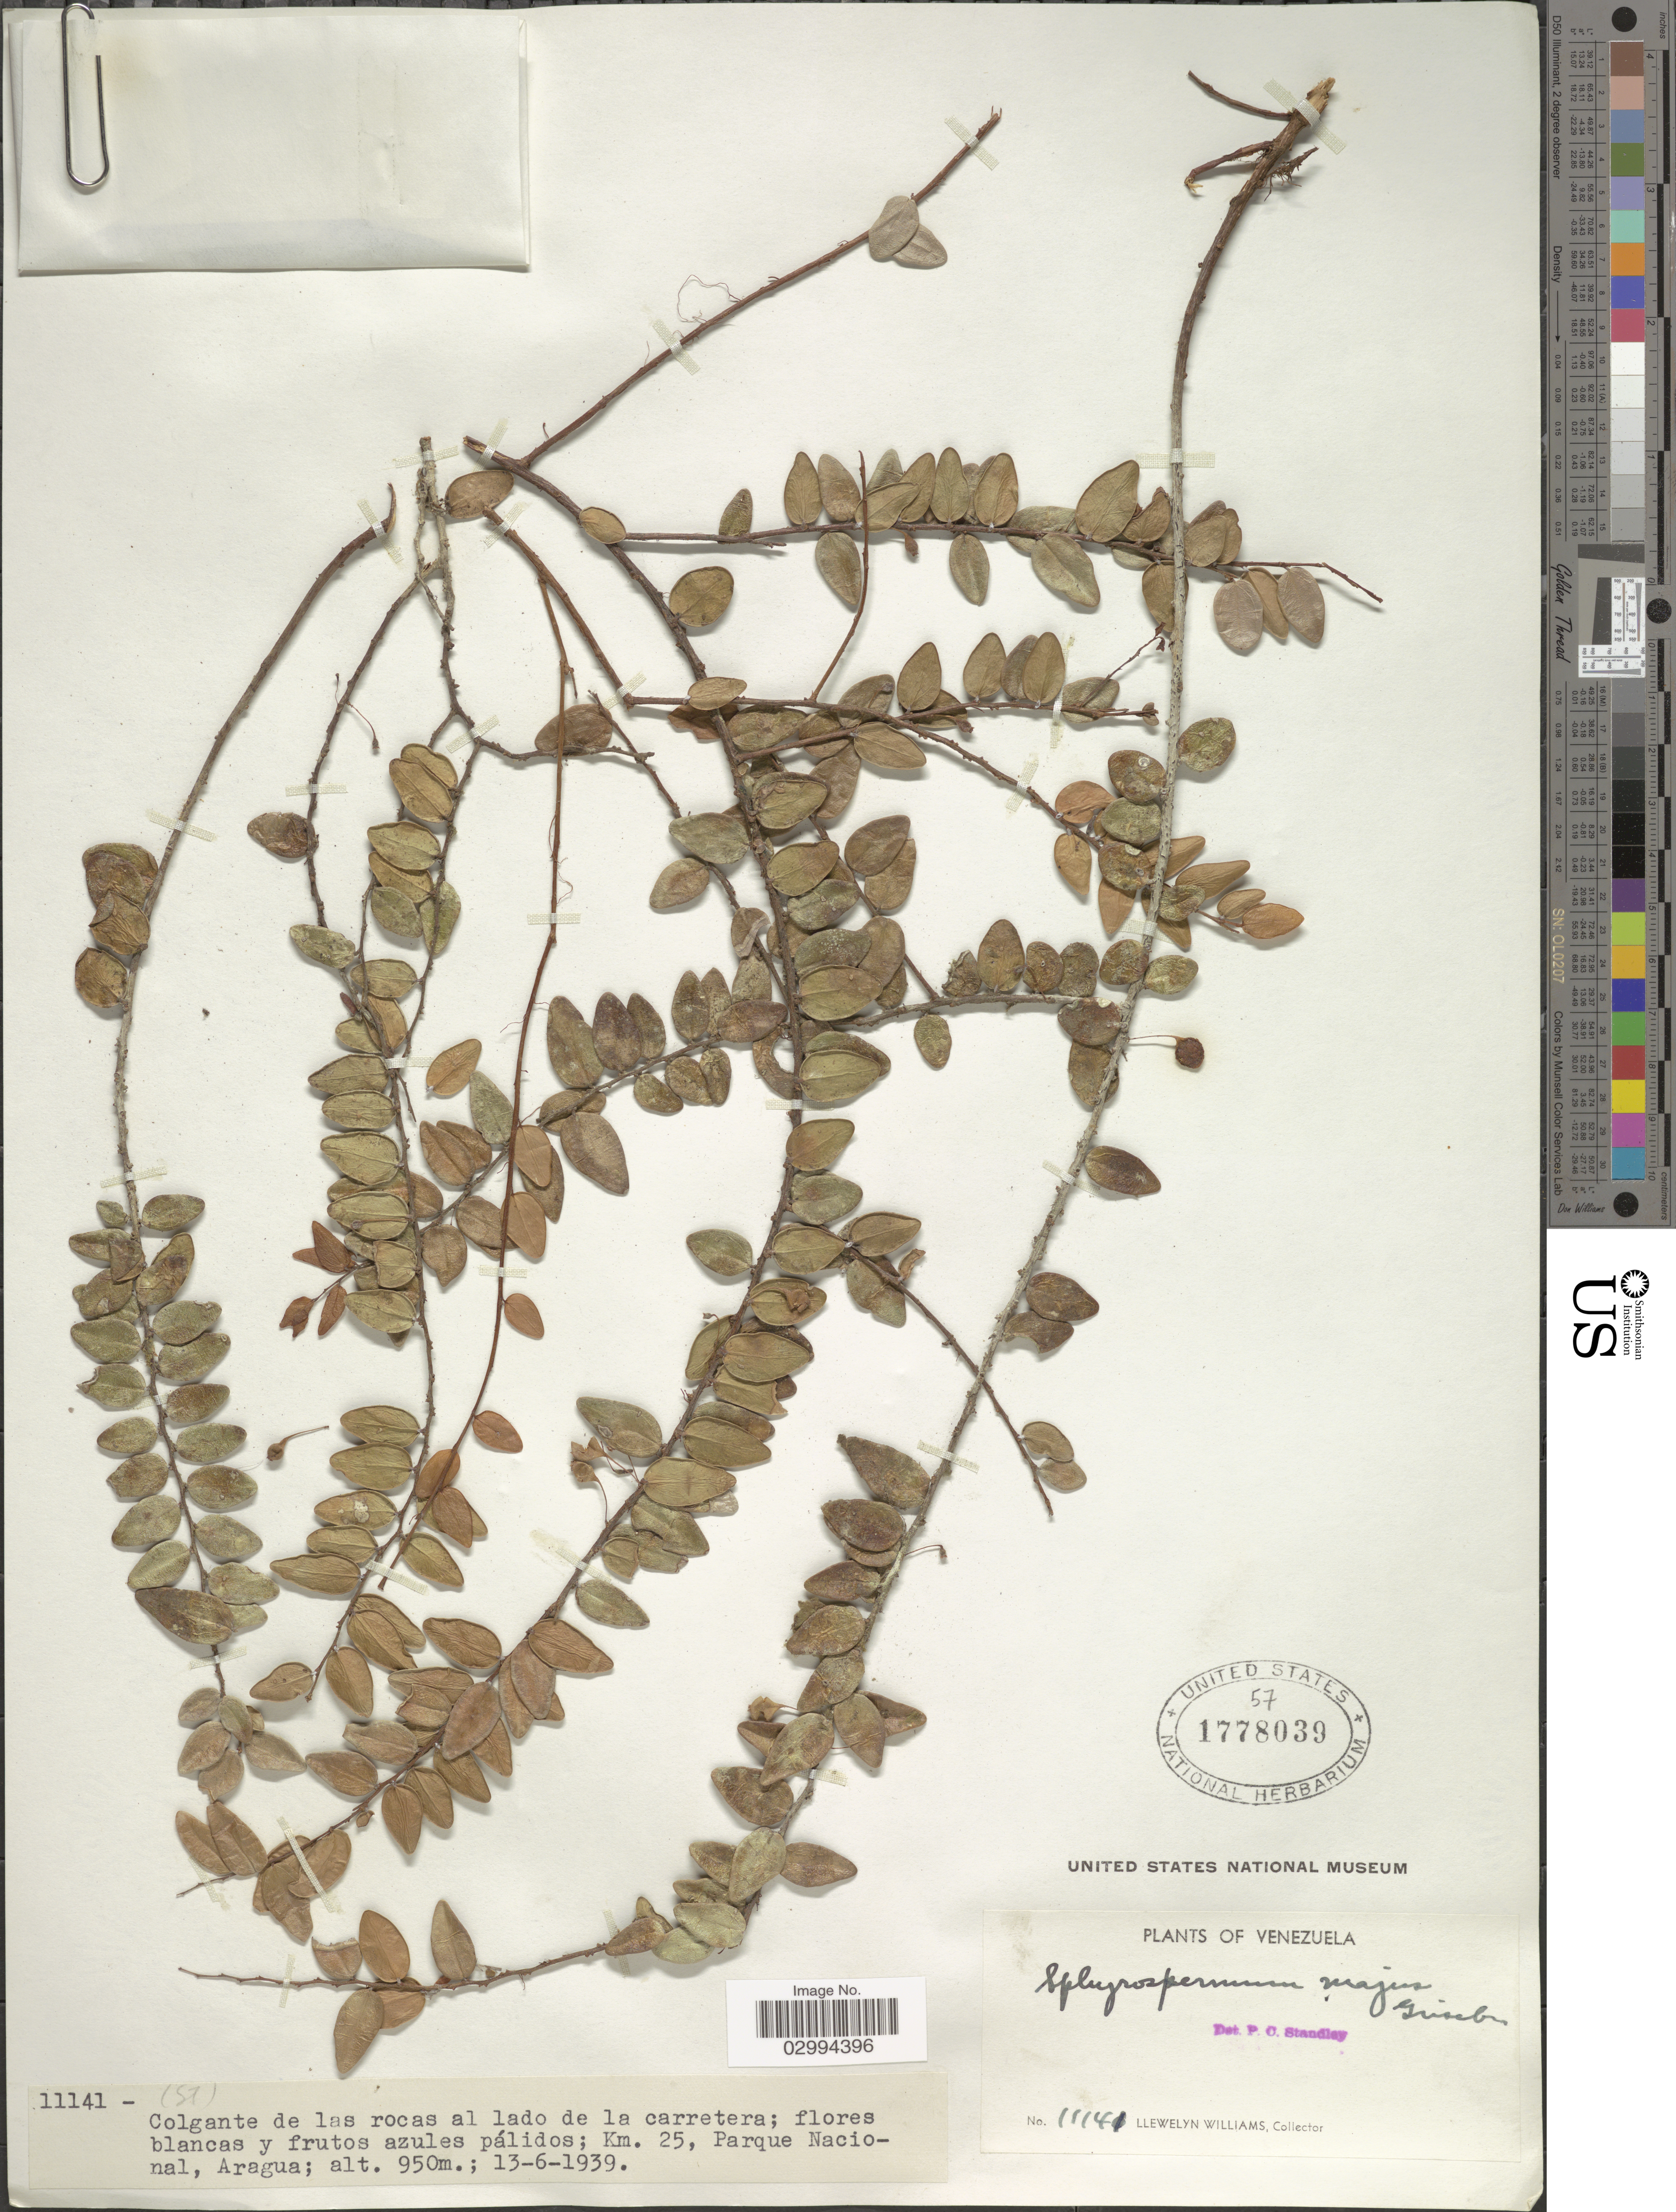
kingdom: Plantae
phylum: Tracheophyta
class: Magnoliopsida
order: Ericales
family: Ericaceae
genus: Sphyrospermum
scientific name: Sphyrospermum majus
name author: Griseb.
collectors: Ll. Williams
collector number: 11141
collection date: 1939-06-13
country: Venezuela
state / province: Aragua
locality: Km. 25, Parque Nacional,.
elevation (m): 950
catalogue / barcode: US 1778039